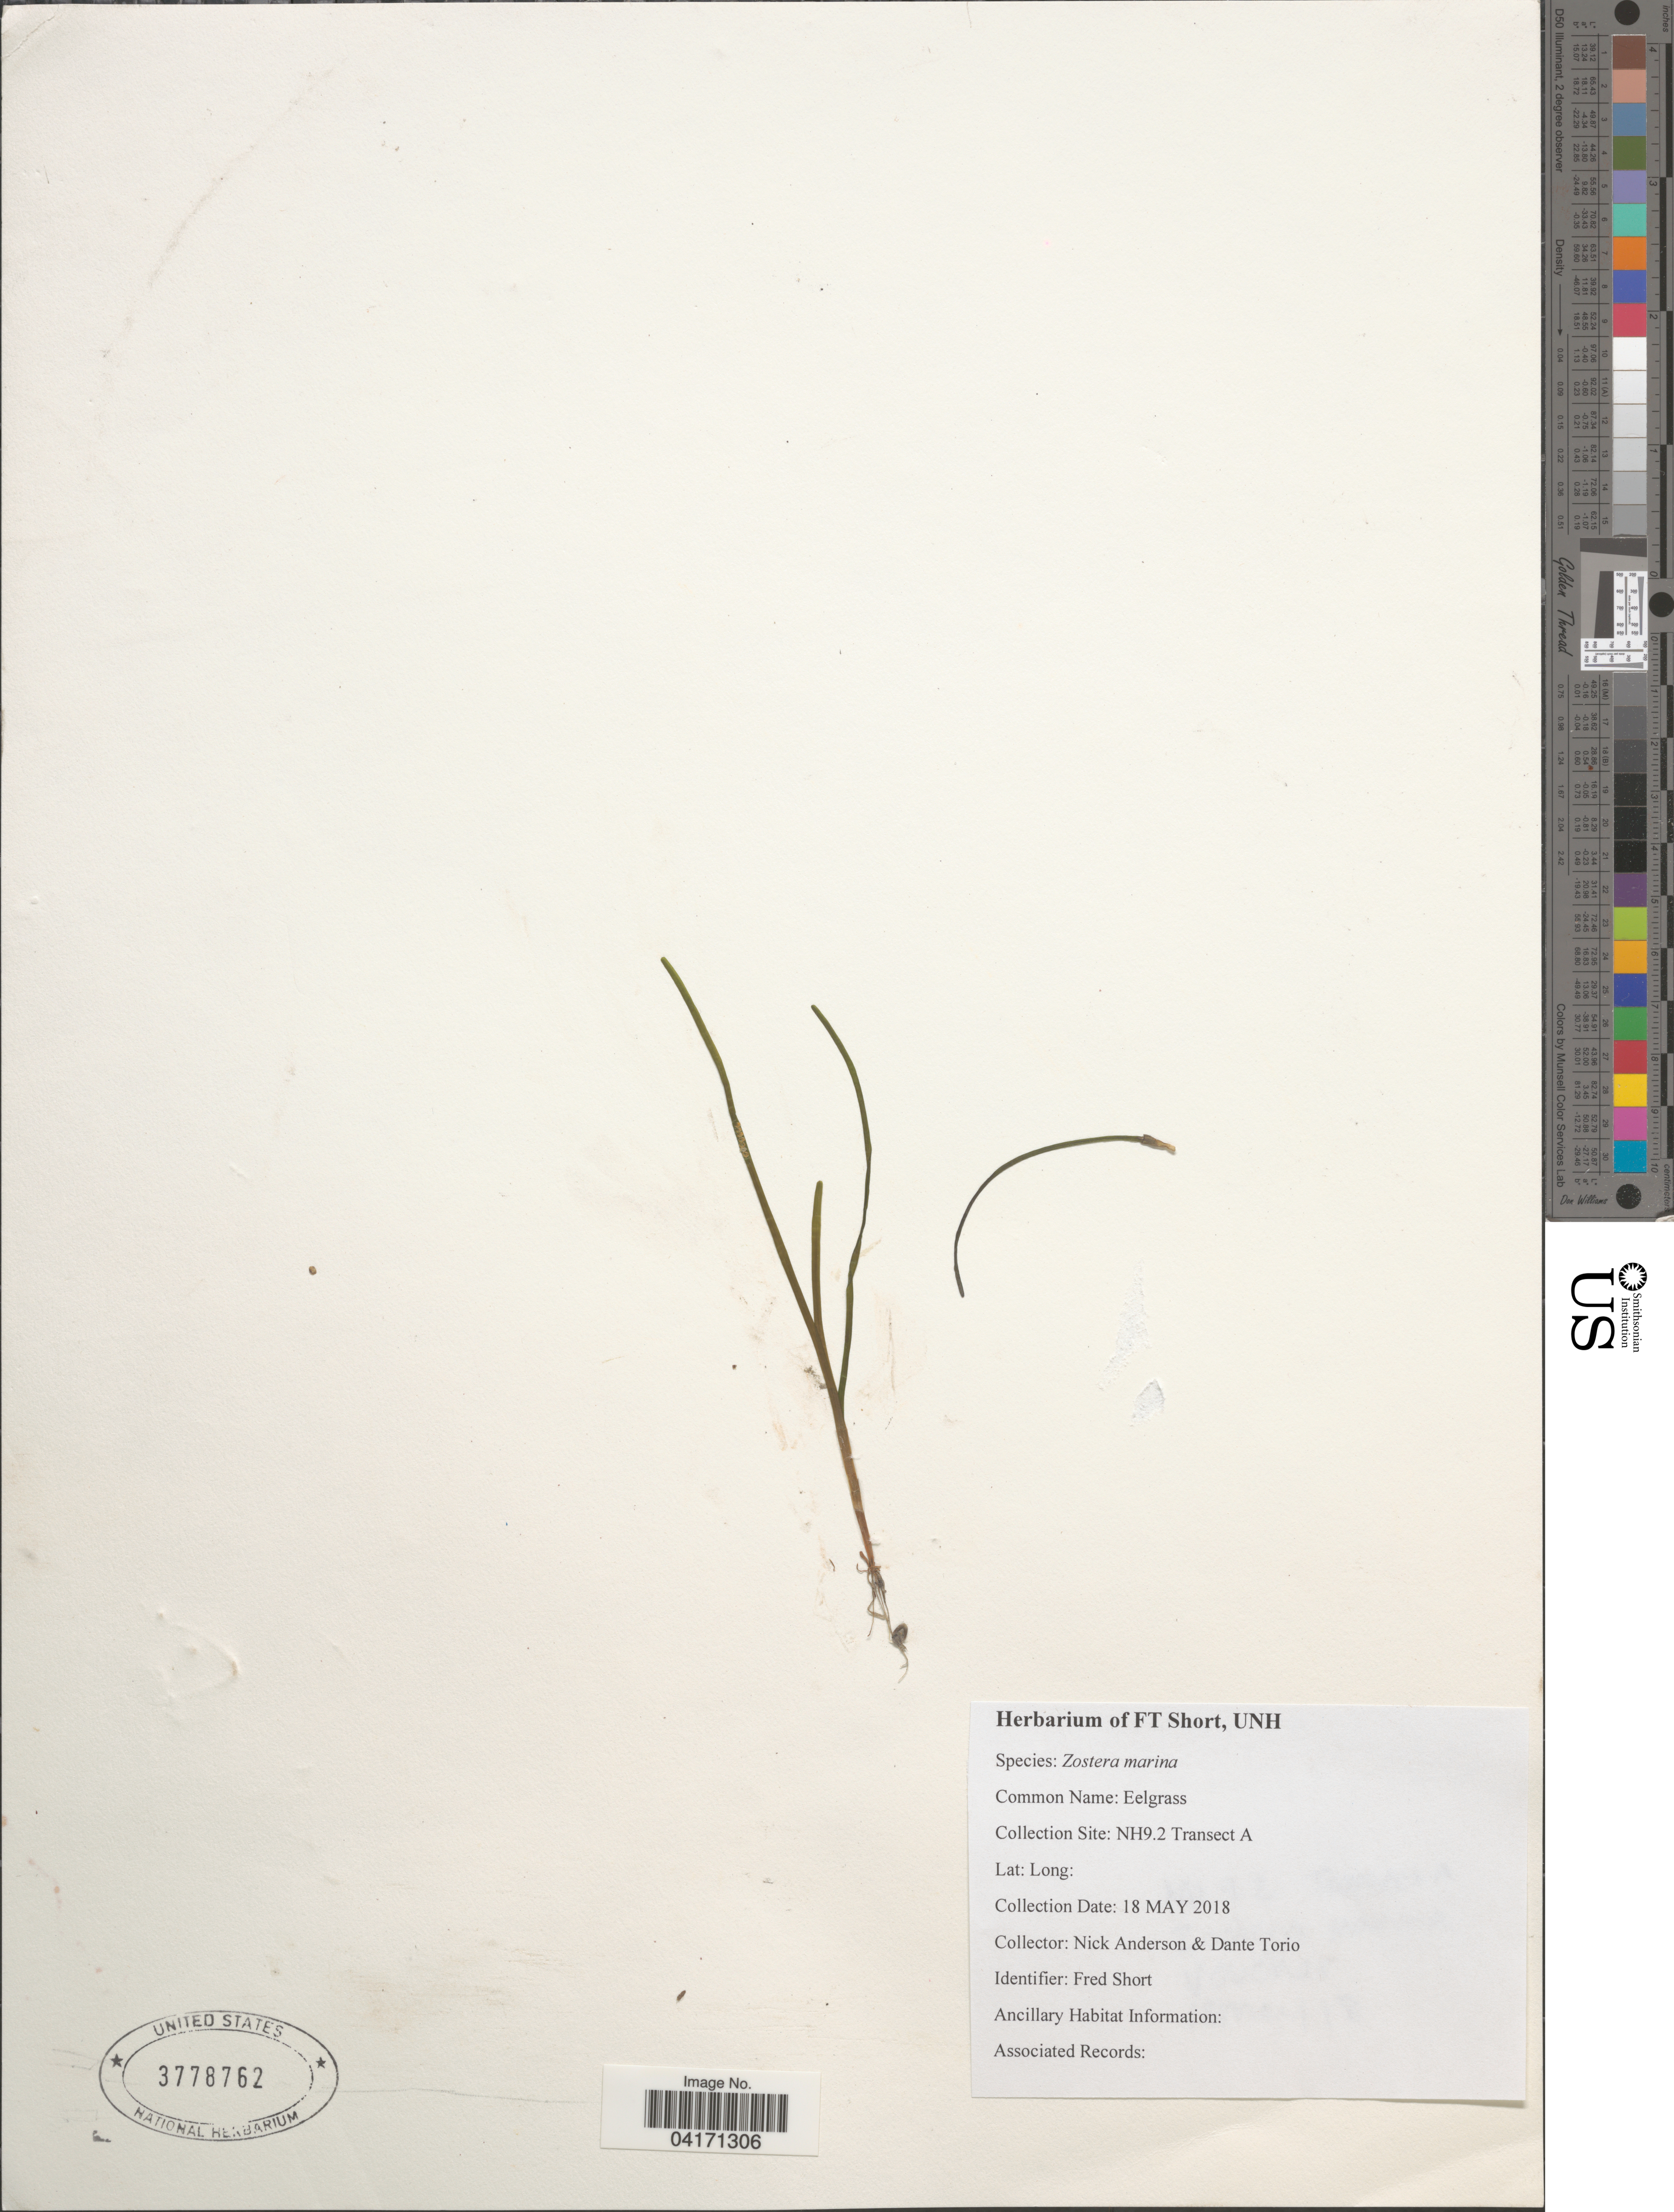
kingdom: Plantae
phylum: Tracheophyta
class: Liliopsida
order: Alismatales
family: Zosteraceae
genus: Zostera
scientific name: Zostera marina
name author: L.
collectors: N. Anderson & D. Torio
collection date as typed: Transcribed d/m/y: 18/5/2018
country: United States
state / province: New Hampshire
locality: NH9.2 Transect A.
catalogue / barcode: US 3778762